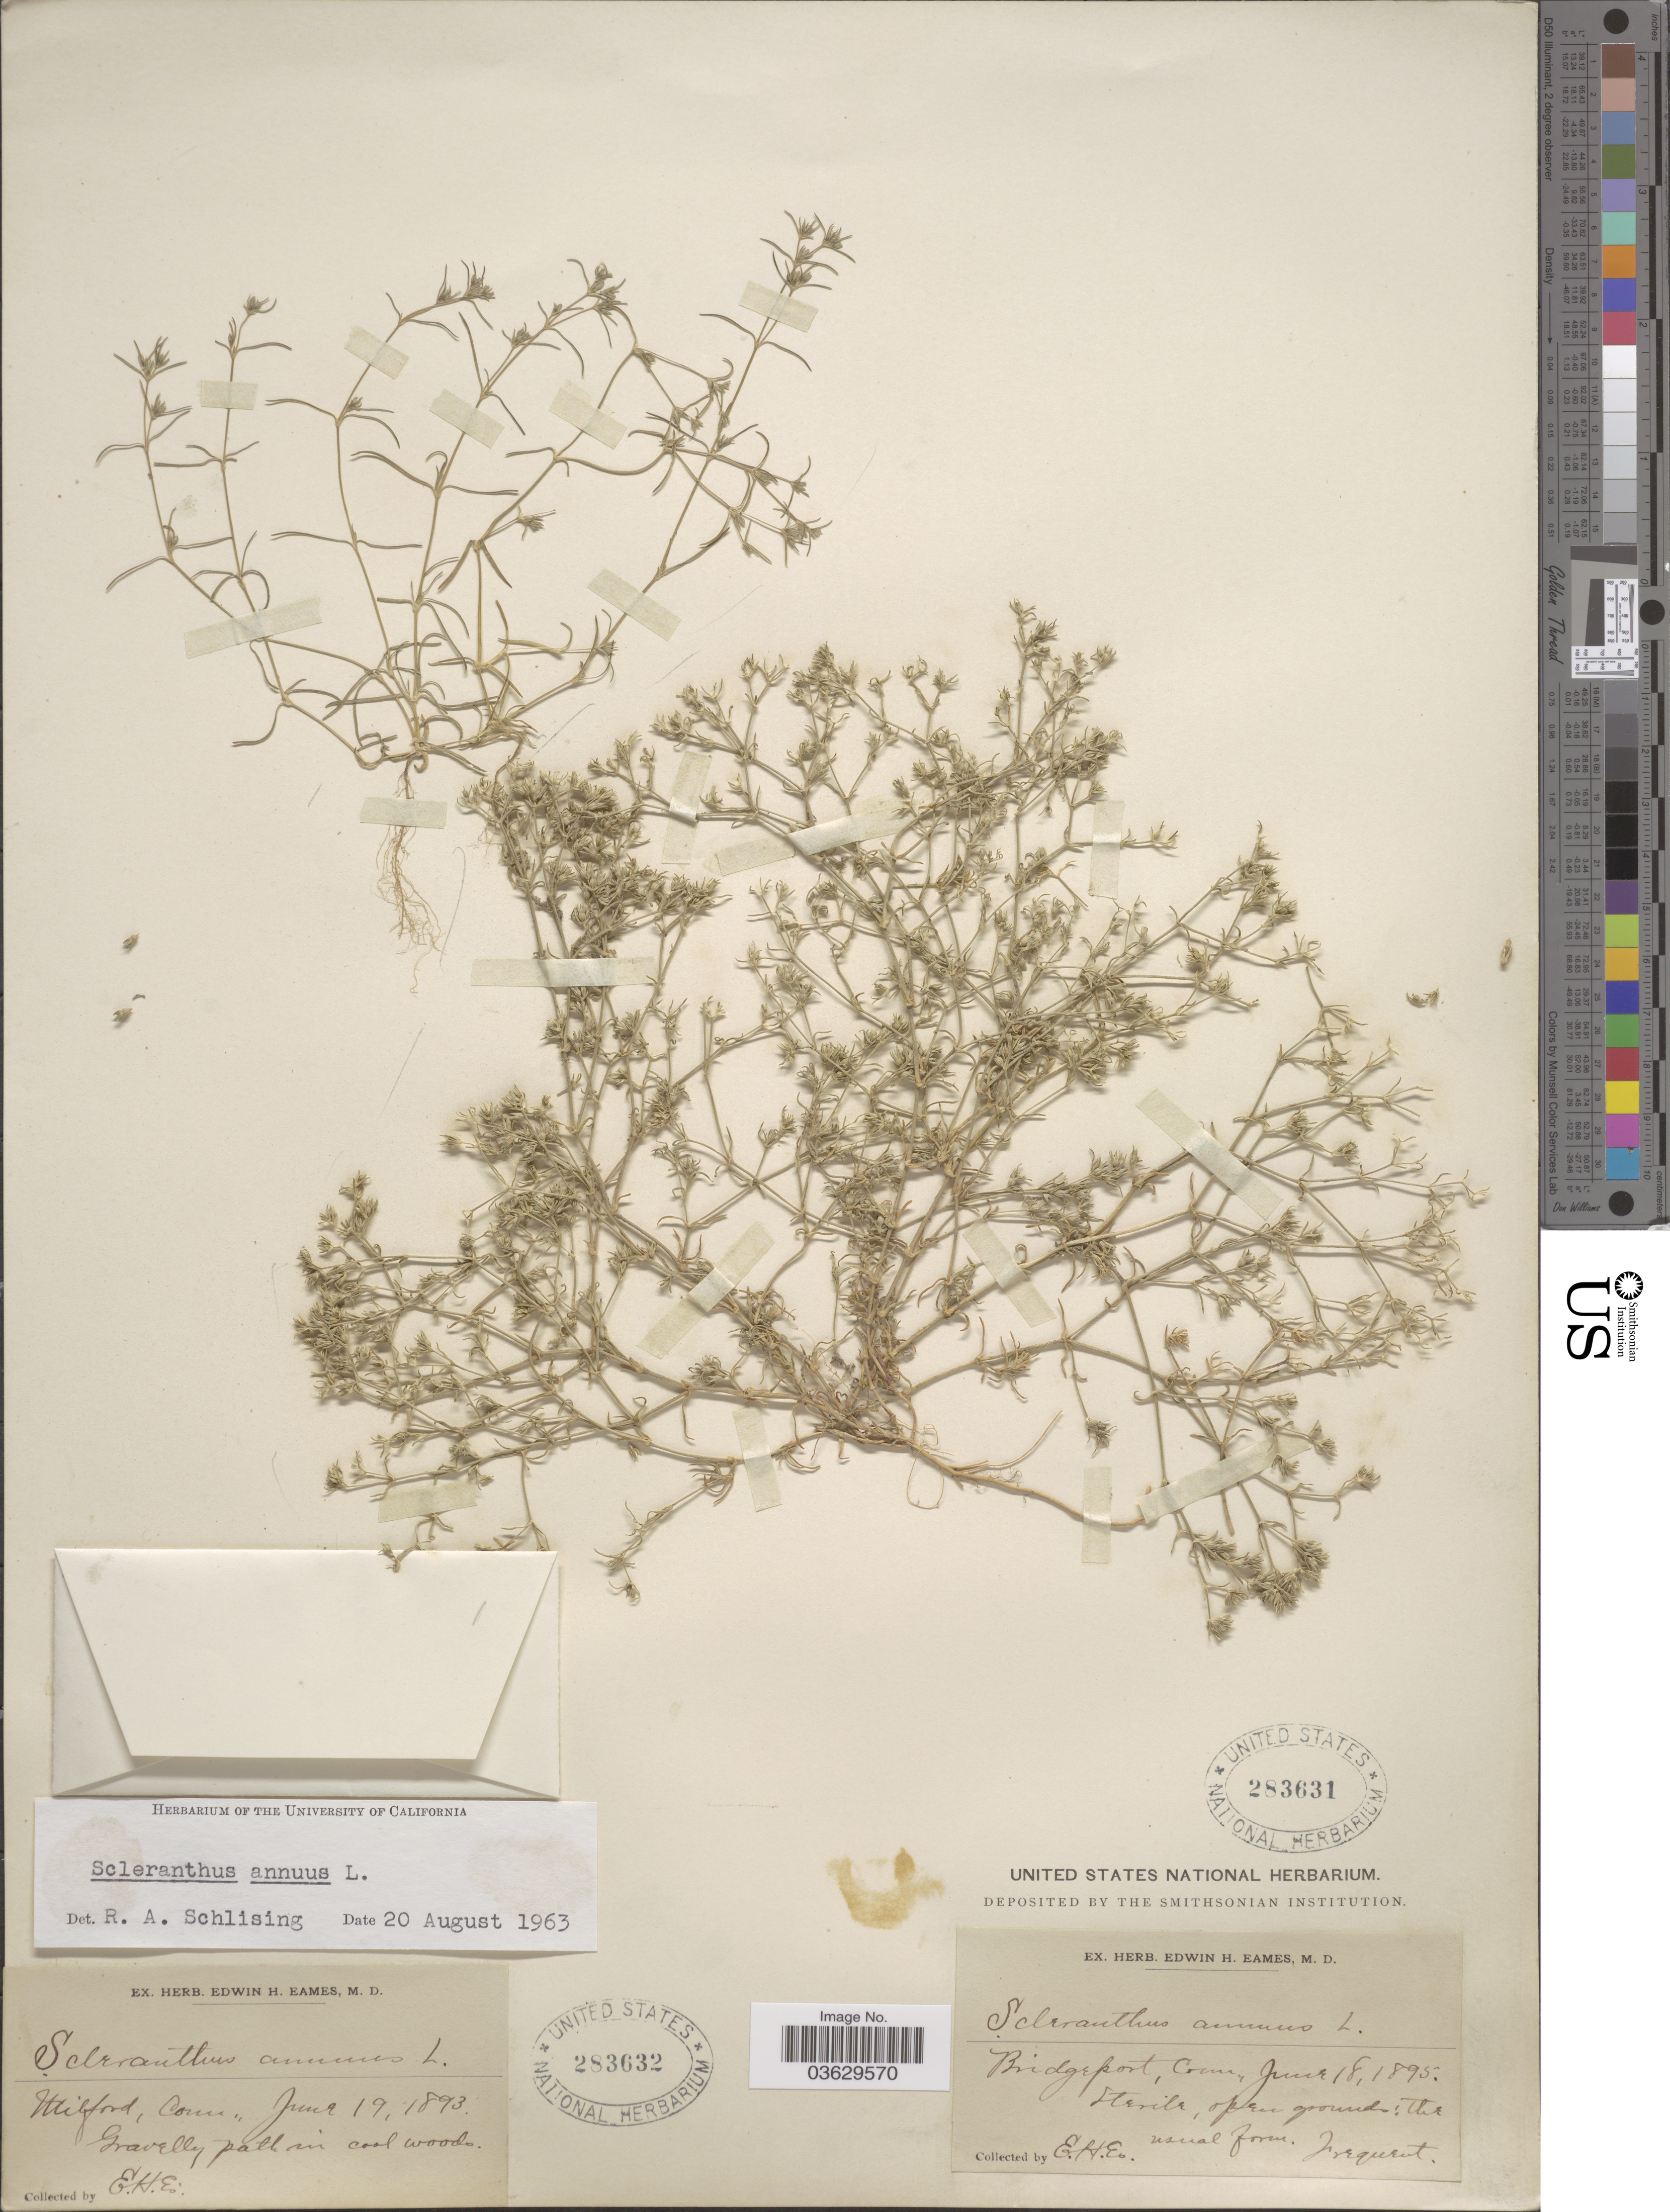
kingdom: Plantae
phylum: Tracheophyta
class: Magnoliopsida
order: Caryophyllales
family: Caryophyllaceae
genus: Scleranthus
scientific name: Scleranthus annuus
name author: L.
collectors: E. H. Eames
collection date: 1893-06-19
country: United States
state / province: Connecticut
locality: Milford.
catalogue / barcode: US 283632